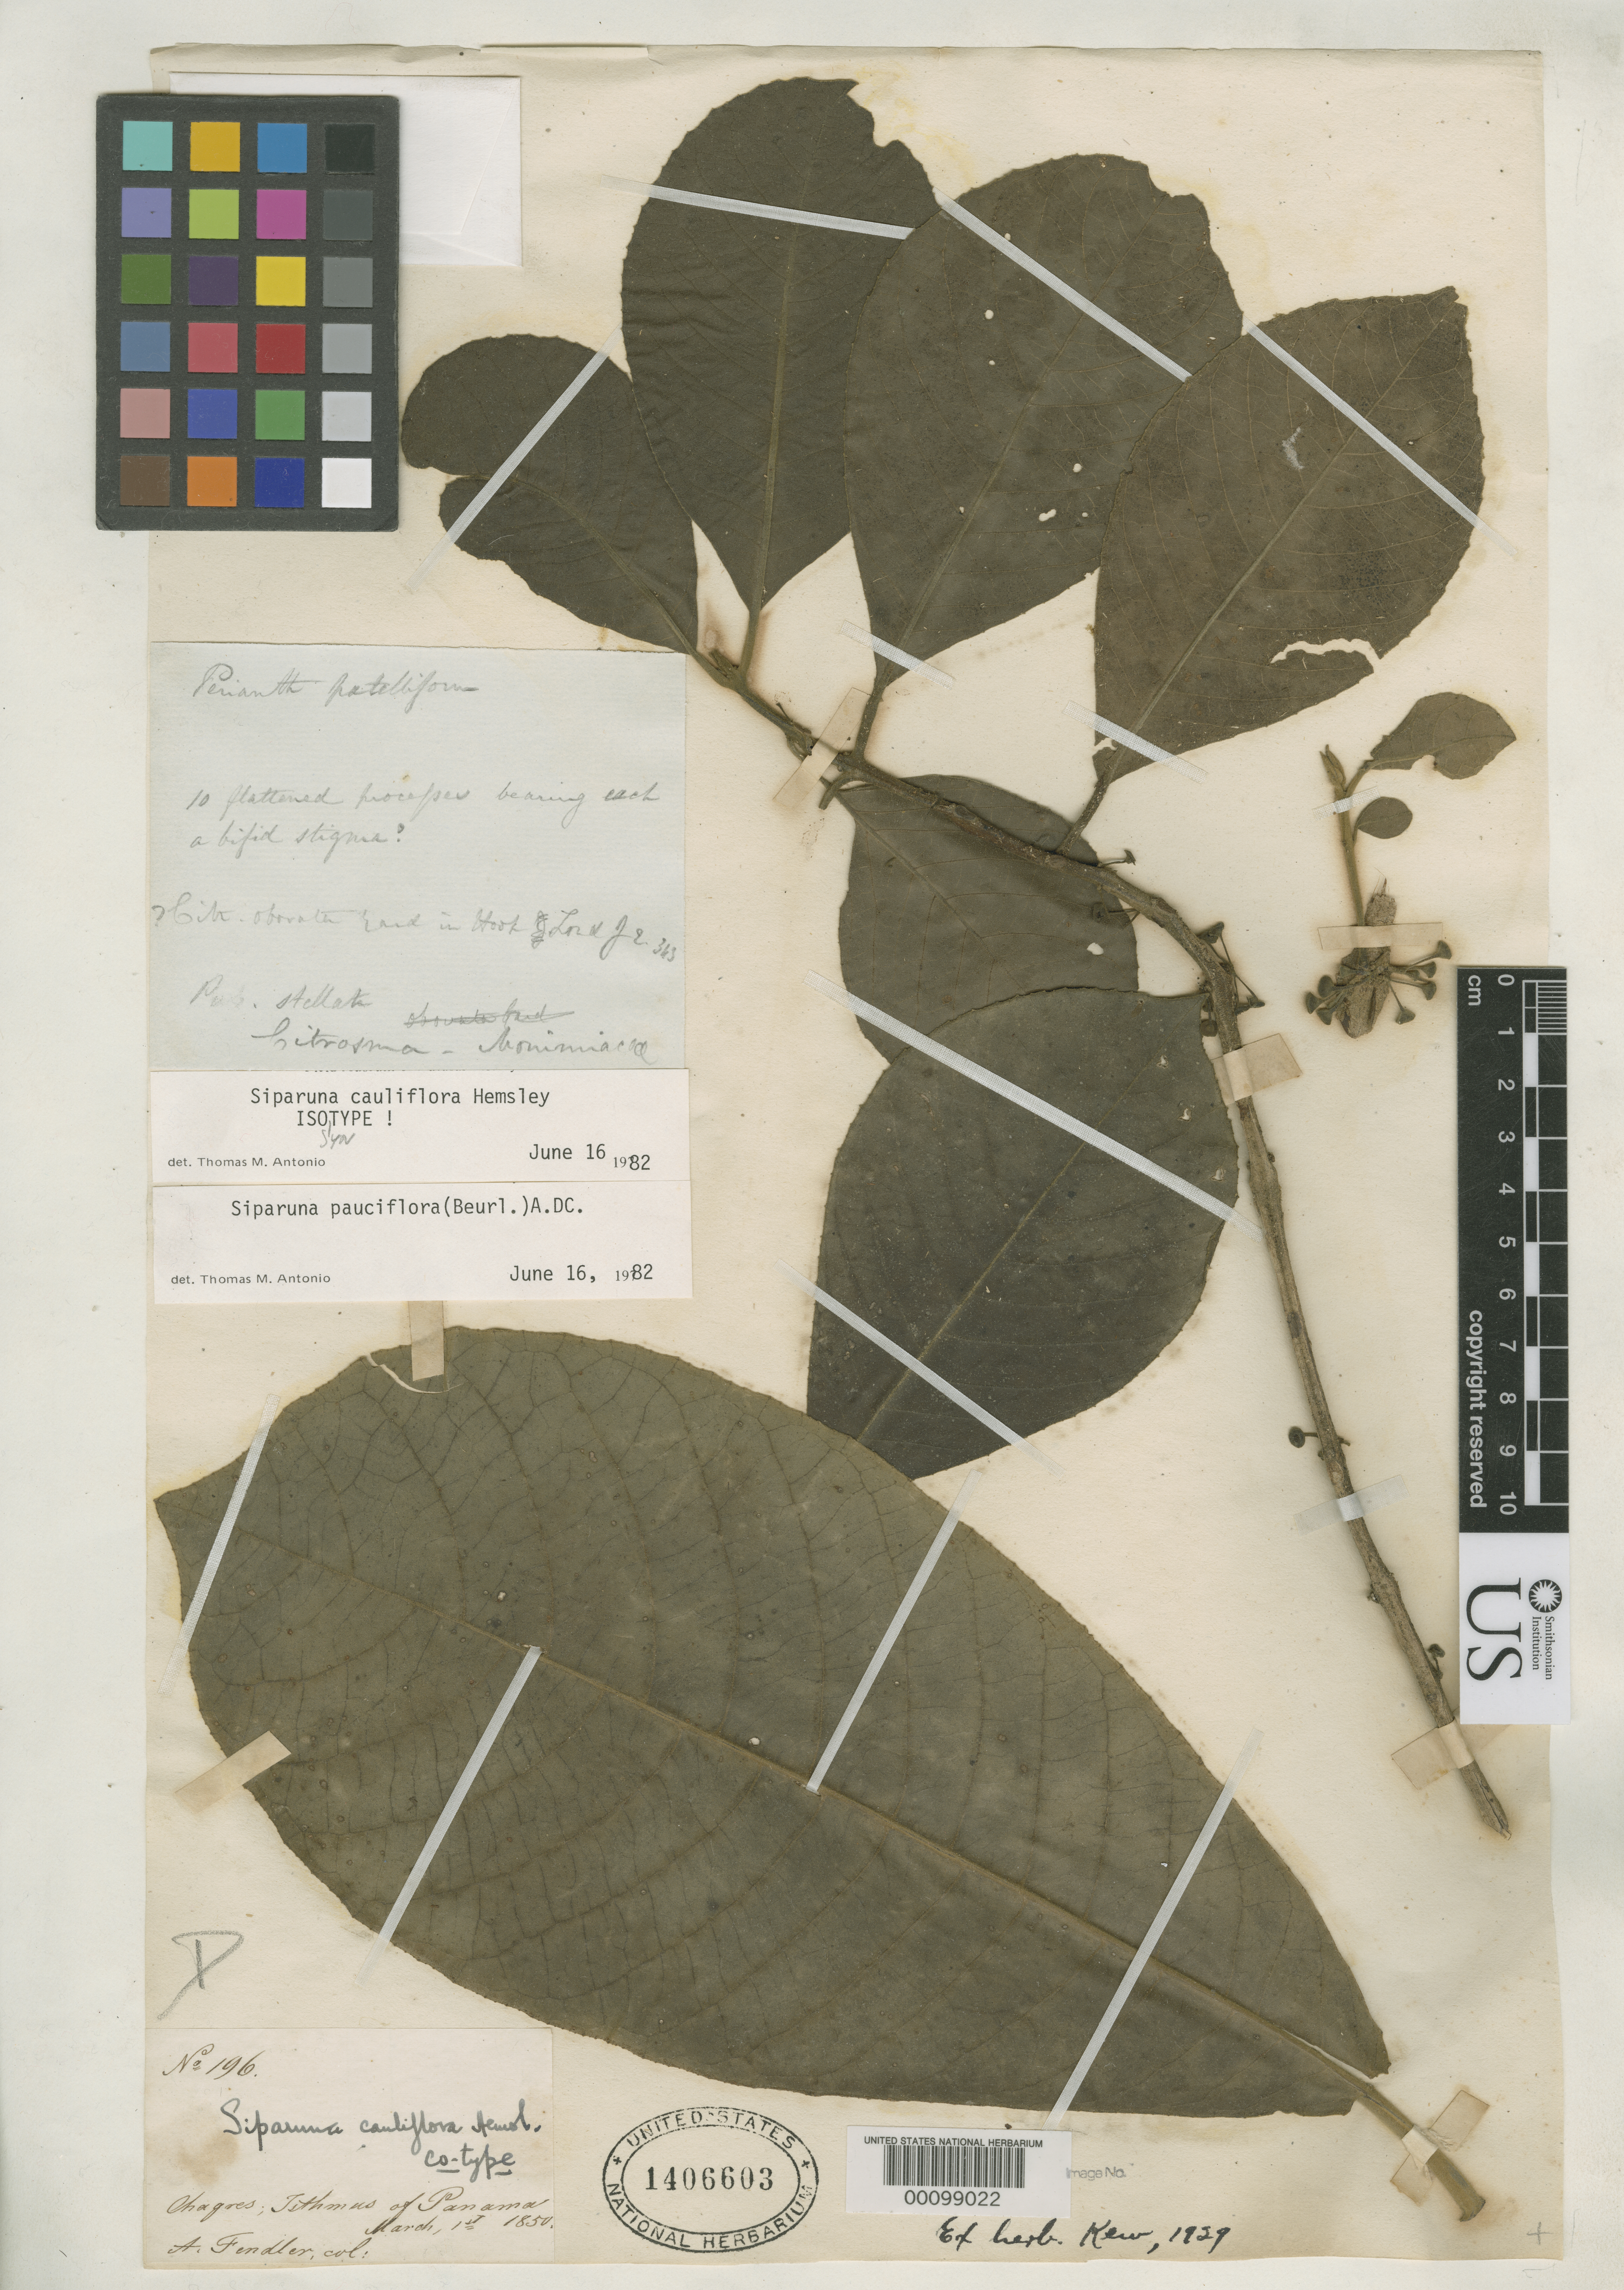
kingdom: Plantae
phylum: Tracheophyta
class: Magnoliopsida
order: Laurales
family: Siparunaceae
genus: Siparuna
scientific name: Siparuna cauliflora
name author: Hemsl.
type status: Isosyntype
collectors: A. Fendler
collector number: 196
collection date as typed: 01 Mar 1850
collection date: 1850-03-01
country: Panama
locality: Chagres.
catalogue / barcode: US 1406603